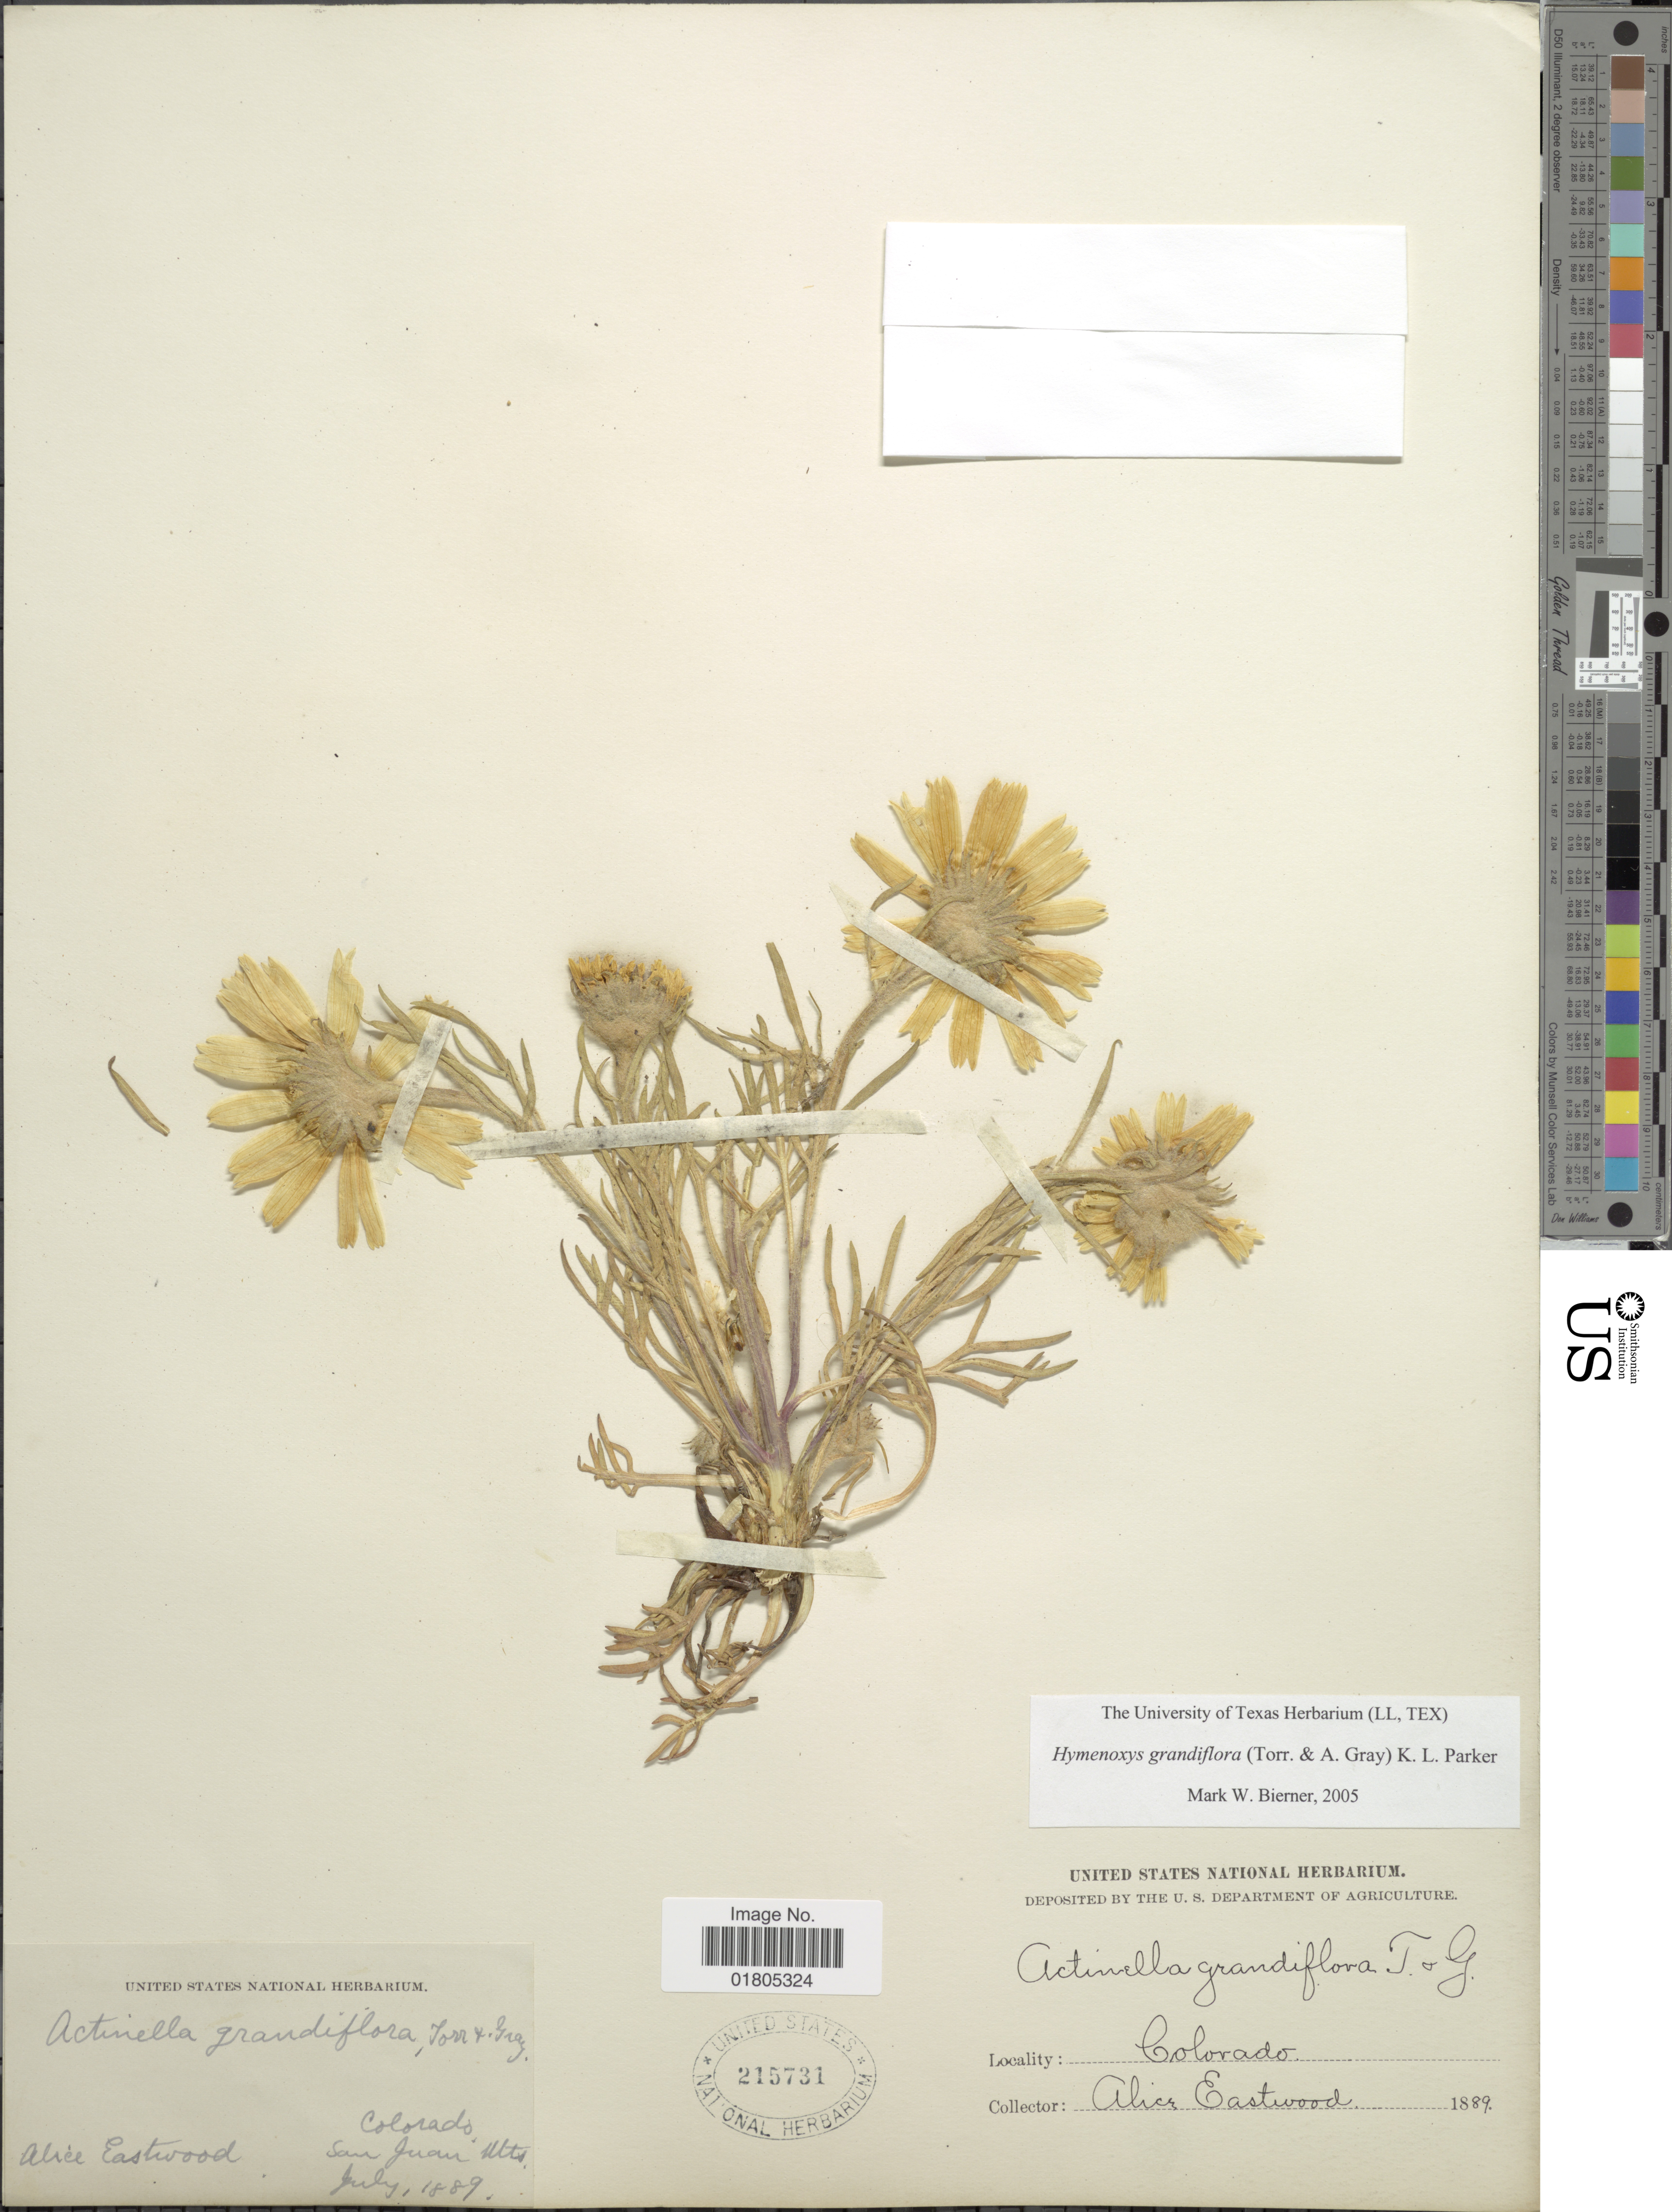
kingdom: Plantae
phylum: Tracheophyta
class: Magnoliopsida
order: Asterales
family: Asteraceae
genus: Actinea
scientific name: Actinea grandiflora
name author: (Torr. & A. Gray) Kuntze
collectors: A. Eastwood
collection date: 1889-07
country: United States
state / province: Colorado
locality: Colorado, Sam Juan Mts.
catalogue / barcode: US 215731